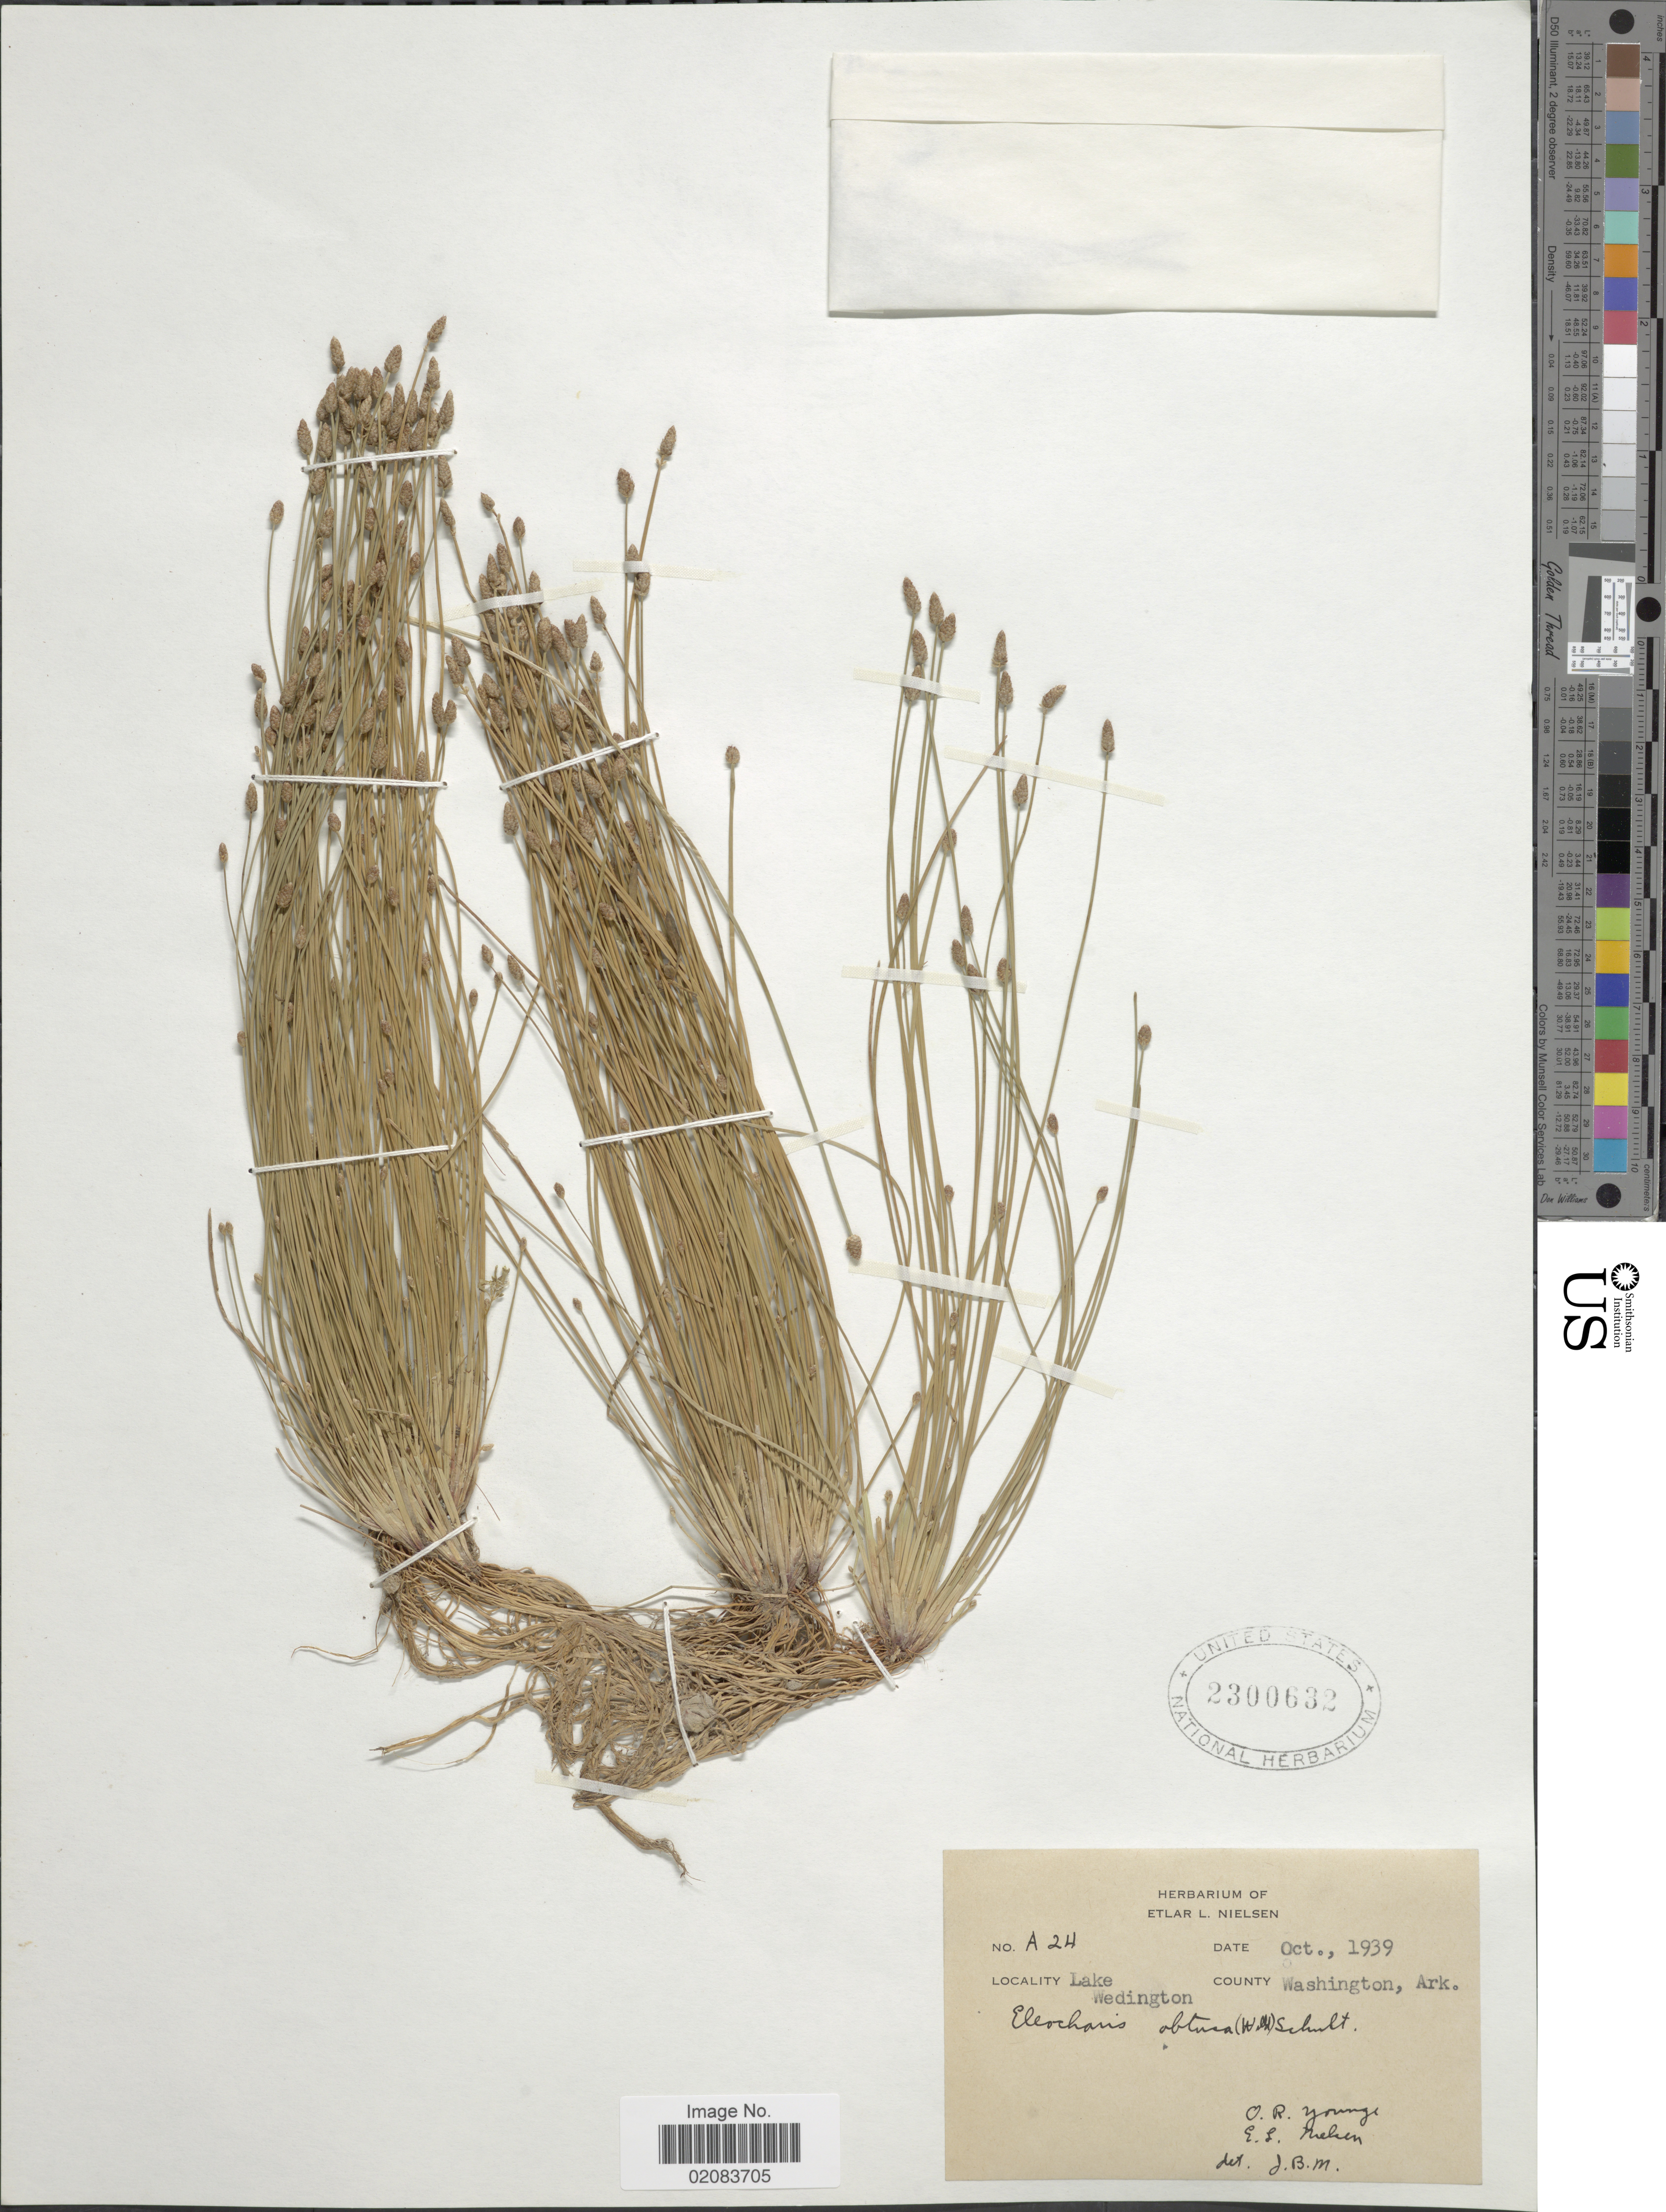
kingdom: Plantae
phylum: Tracheophyta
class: Liliopsida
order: Poales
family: Cyperaceae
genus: Eleocharis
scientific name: Eleocharis obtusa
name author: (Willd.) Schult.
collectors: O. Young & E. L. Nielsen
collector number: A24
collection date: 1939-10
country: United States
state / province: Arkansas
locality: Lake Wedington, County Washington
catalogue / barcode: US 2300632